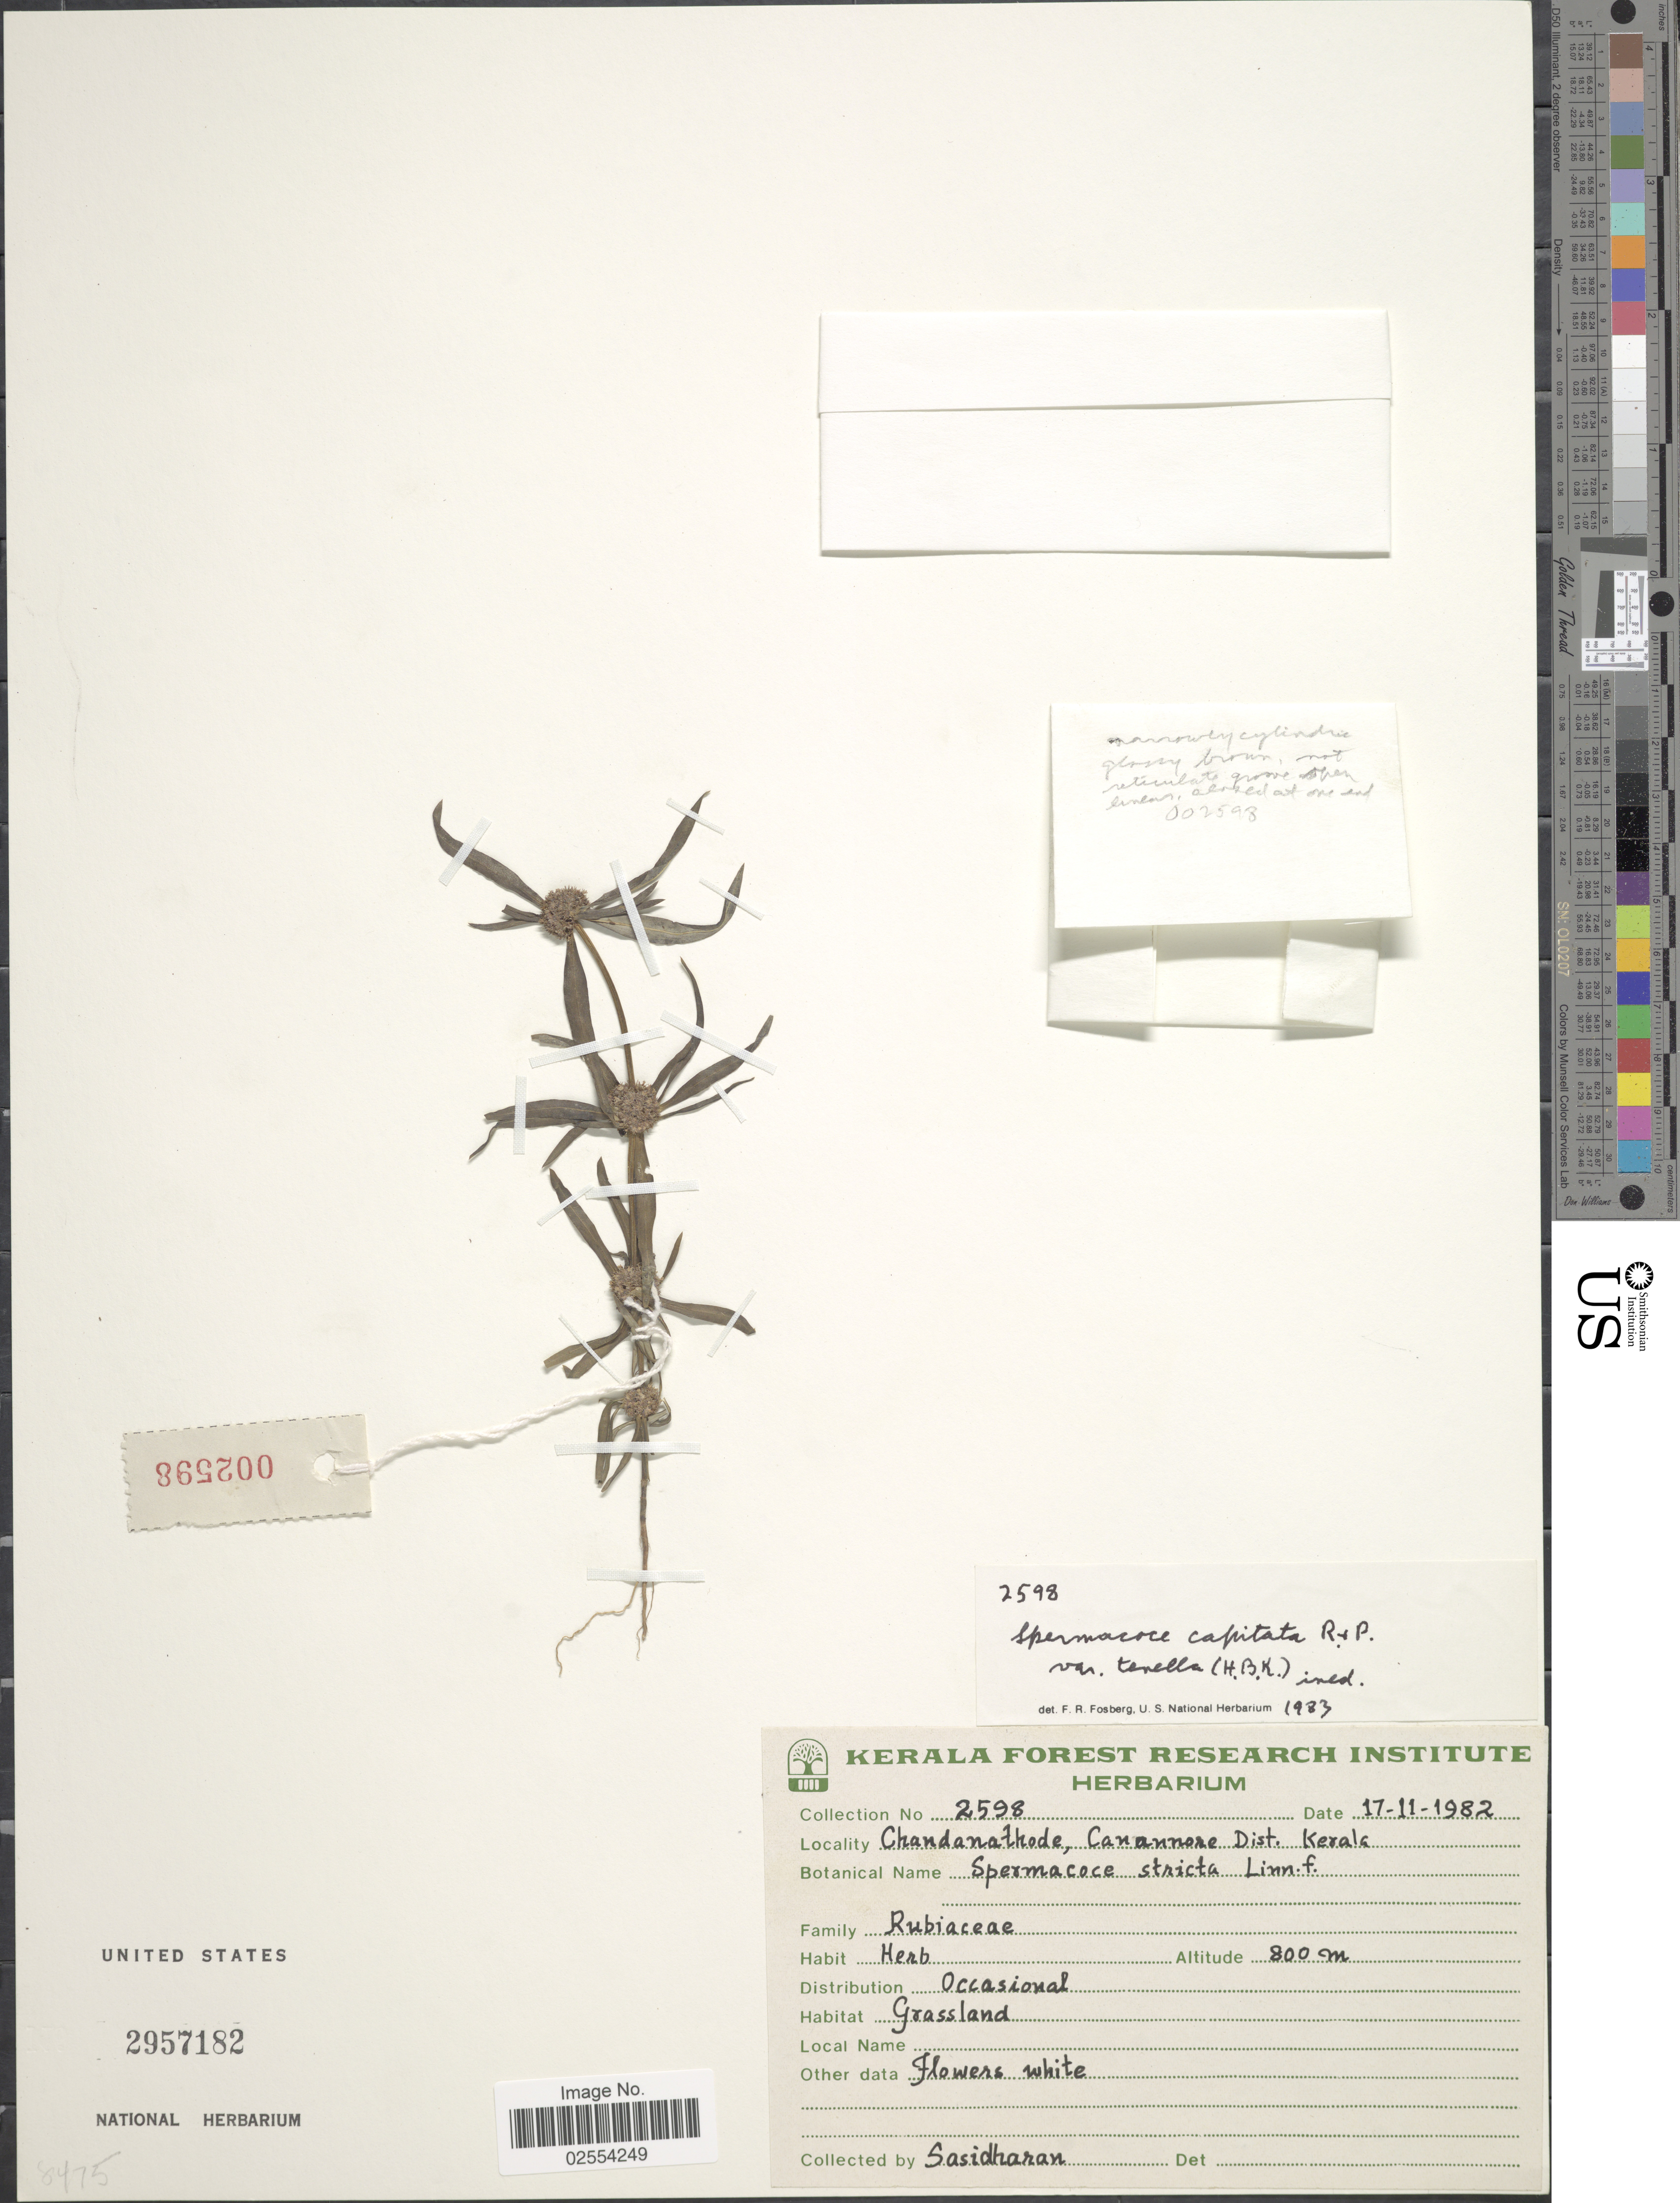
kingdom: Plantae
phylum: Tracheophyta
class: Magnoliopsida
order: Gentianales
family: Rubiaceae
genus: Spermacoce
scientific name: Spermacoce capitata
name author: Ruiz & Pav.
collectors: Sasidharan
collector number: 2598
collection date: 1982-11-17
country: India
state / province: Kerala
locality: Chandanathode, Canannore Dist.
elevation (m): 800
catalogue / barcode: US 2957182